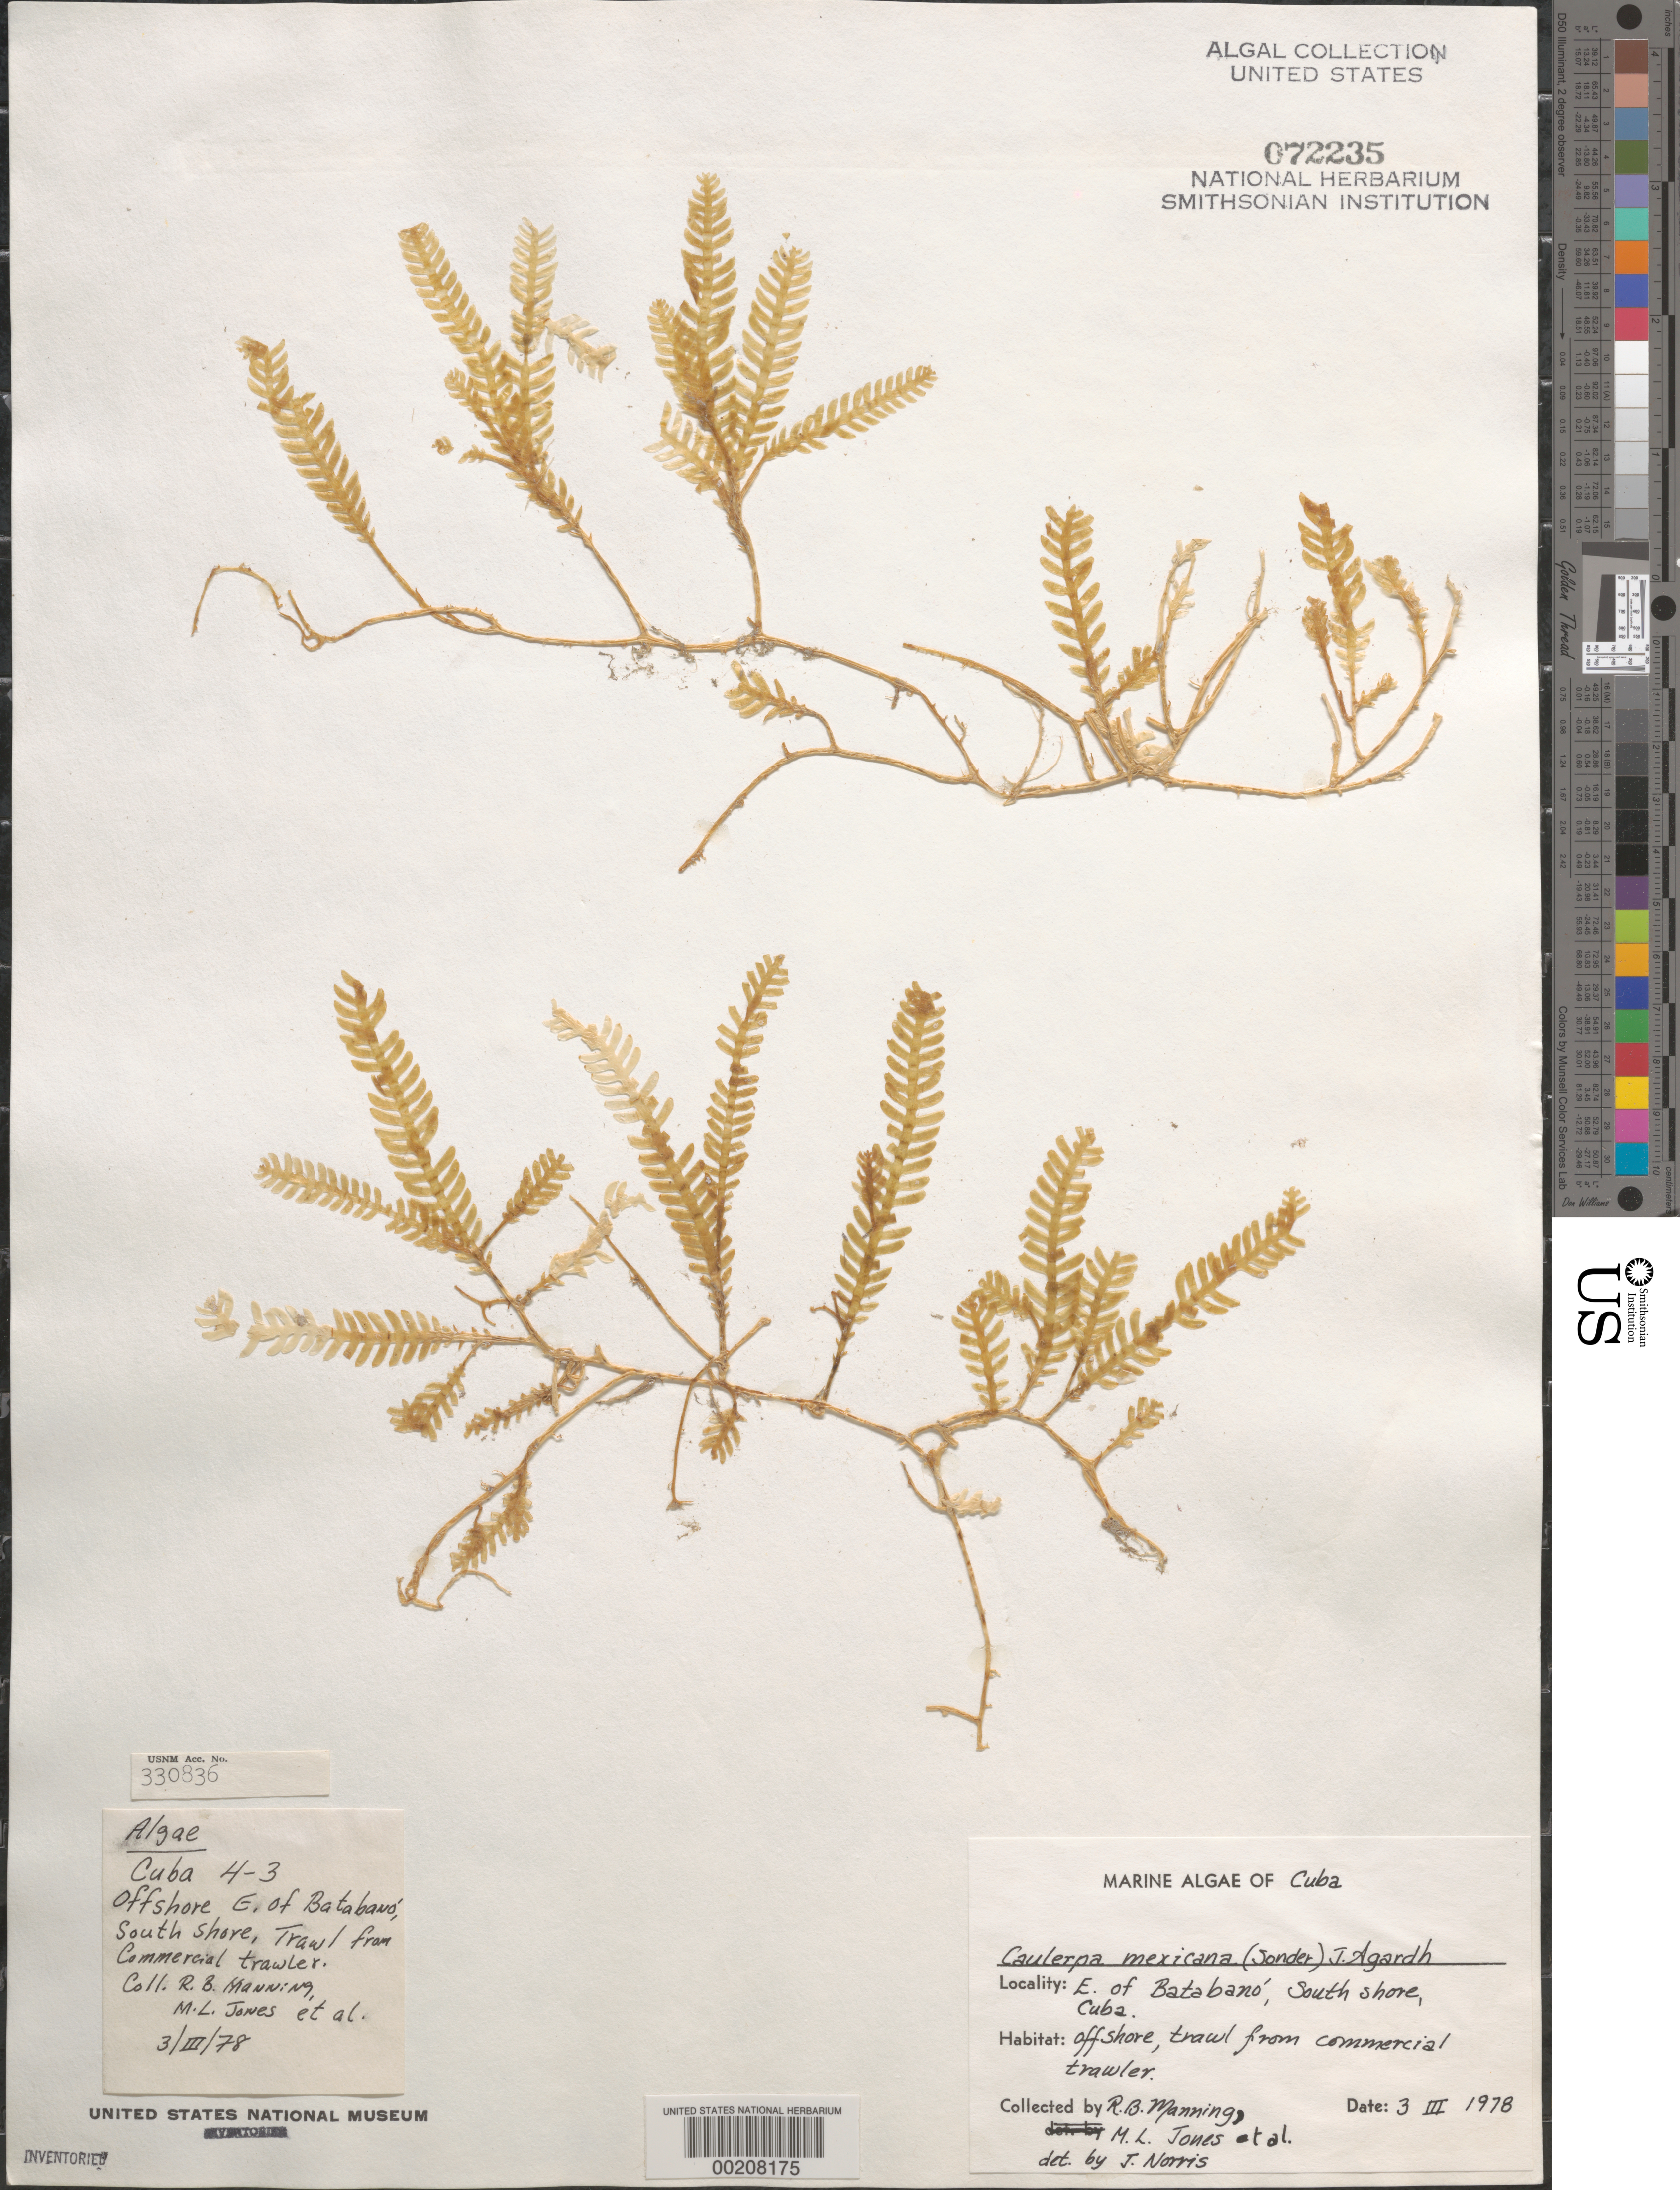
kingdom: Plantae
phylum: Chlorophyta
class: Ulvophyceae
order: Bryopsidales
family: Caulerpaceae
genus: Caulerpa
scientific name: Caulerpa mexicana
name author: Sond. ex Kütz.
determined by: Norris, James N.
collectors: R. Manning & M. L. Jones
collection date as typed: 03 Mar 1978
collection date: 1978-03-03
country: Cuba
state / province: La Habana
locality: East of batabano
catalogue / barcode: US 72235